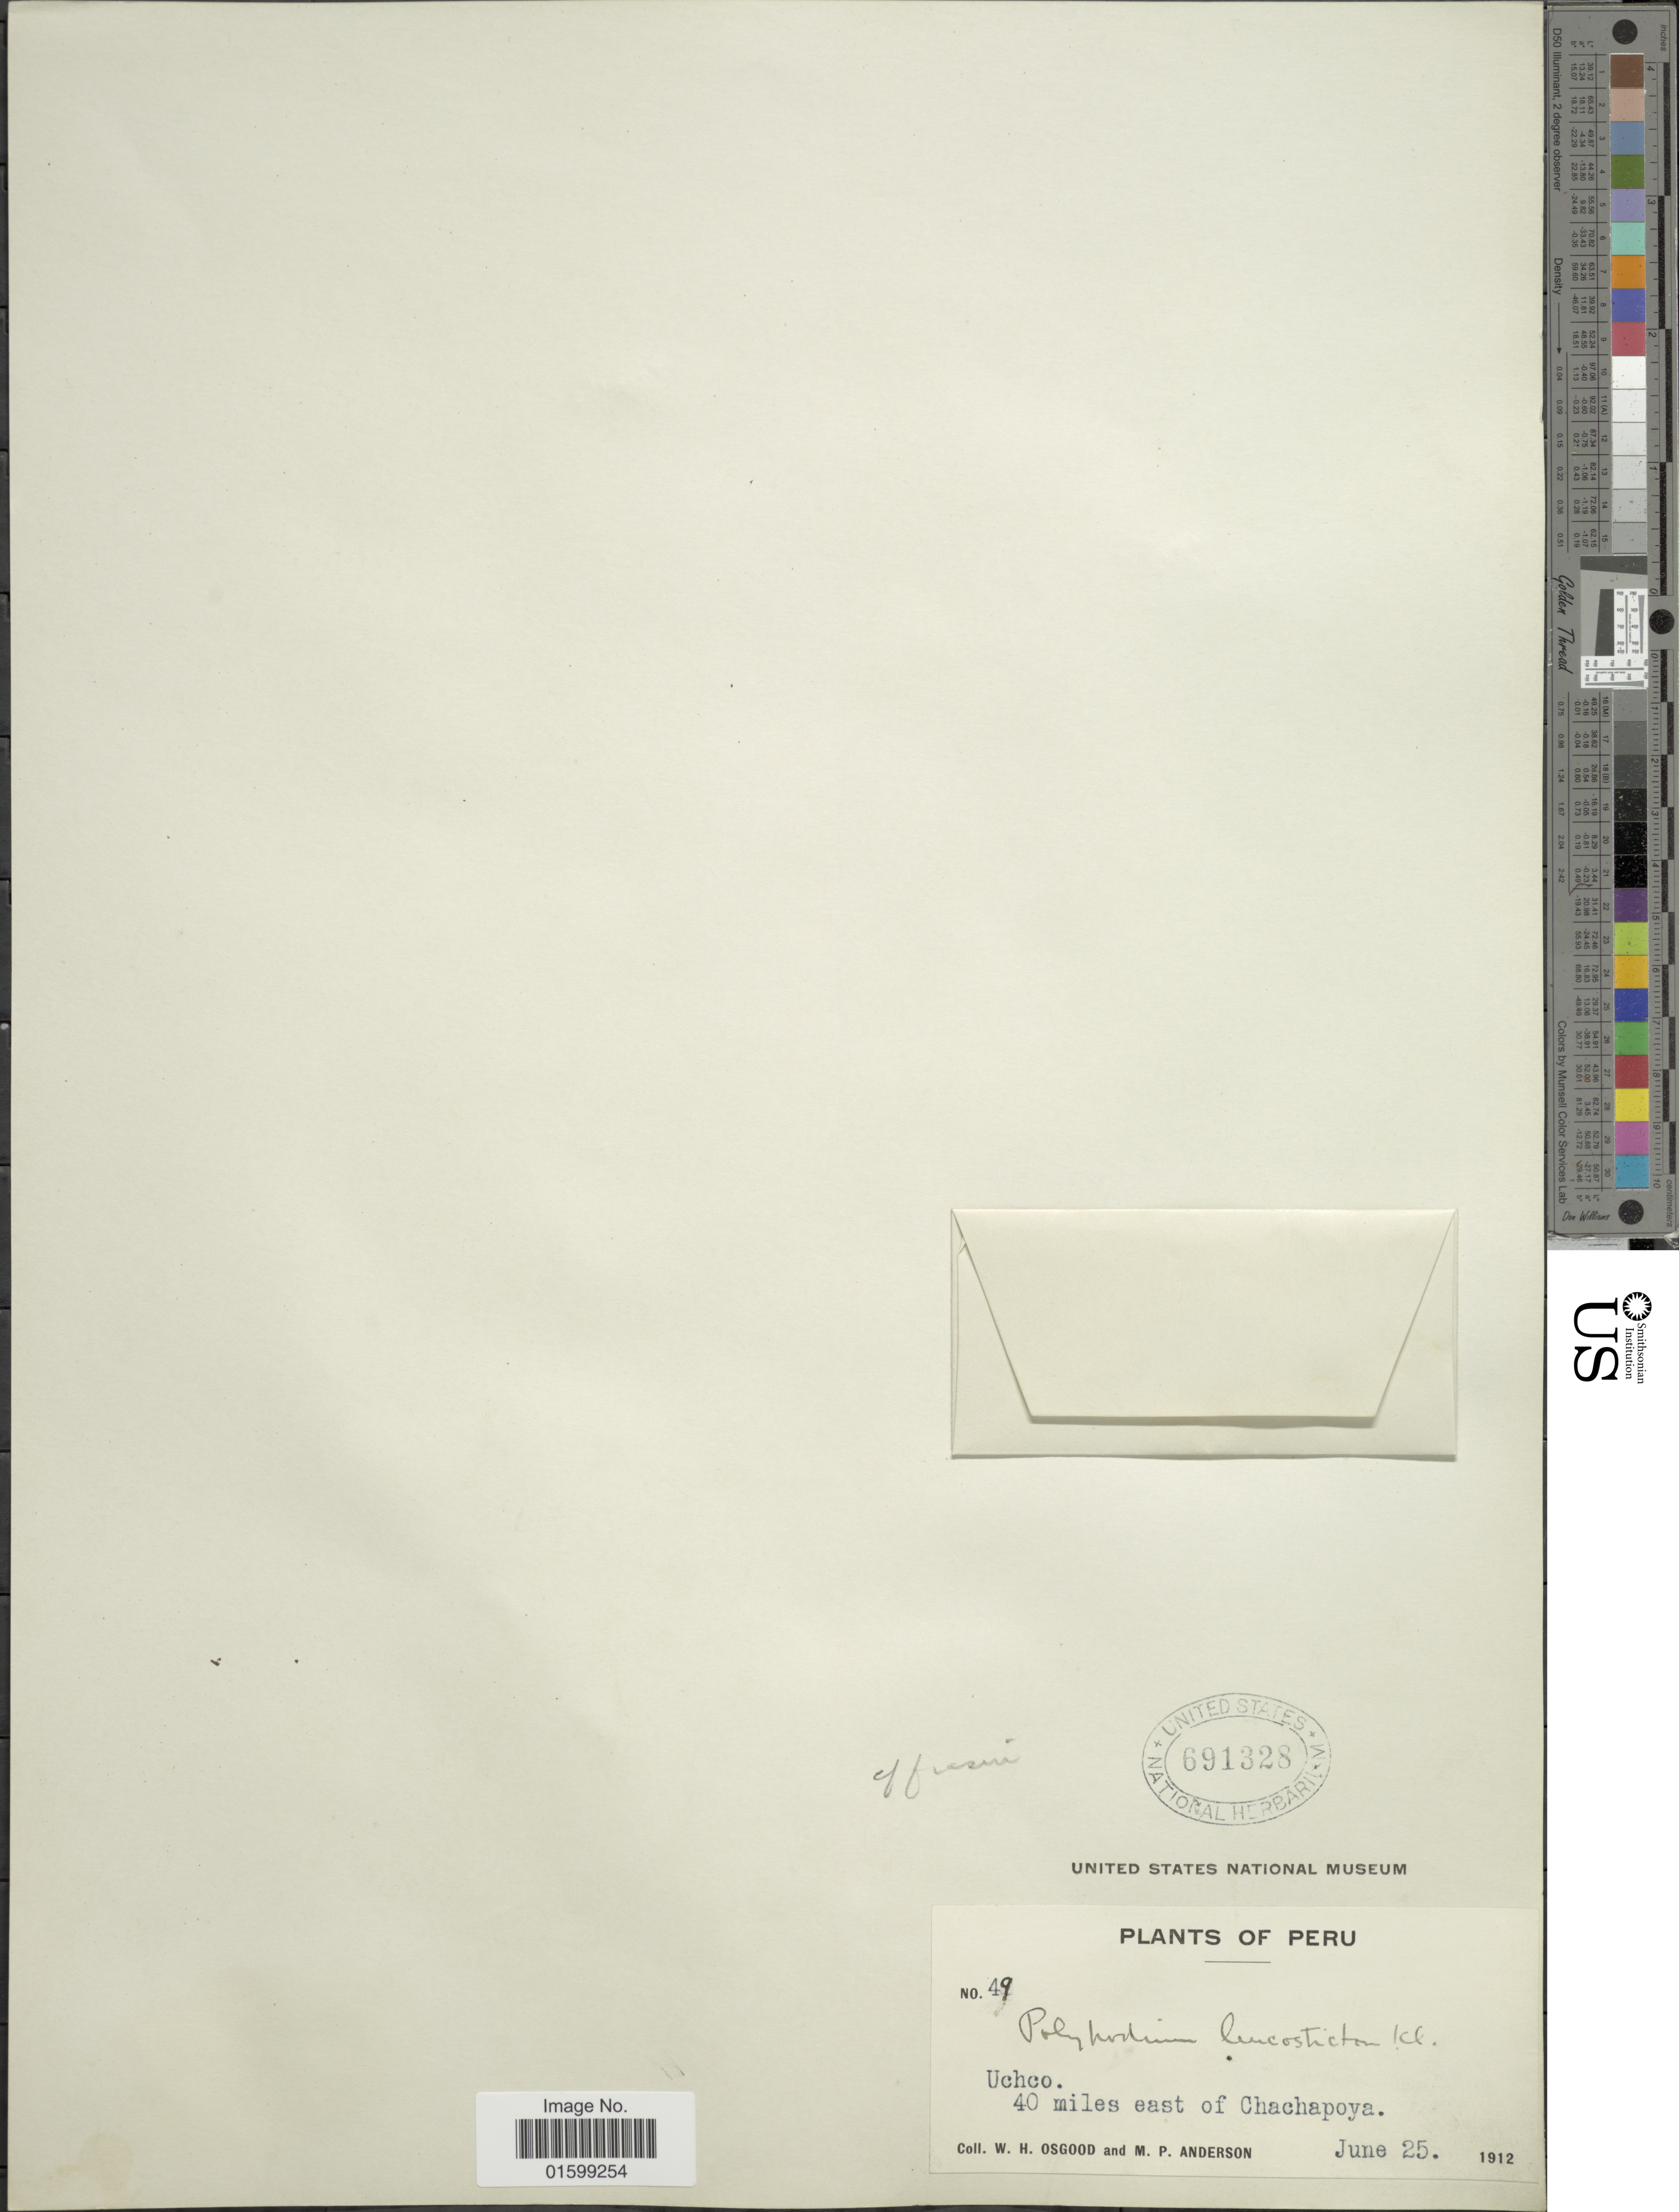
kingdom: Plantae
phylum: Tracheophyta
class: Polypodiopsida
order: Polypodiales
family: Polypodiaceae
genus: Pleopeltis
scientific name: Pleopeltis fraseri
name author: (Kuhn) A.R. Sm.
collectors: W. Osgood & M. Anderson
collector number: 49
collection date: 1912-06-25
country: Peru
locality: Uchco, 40 miles east of Chacapoya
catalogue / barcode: US 691328